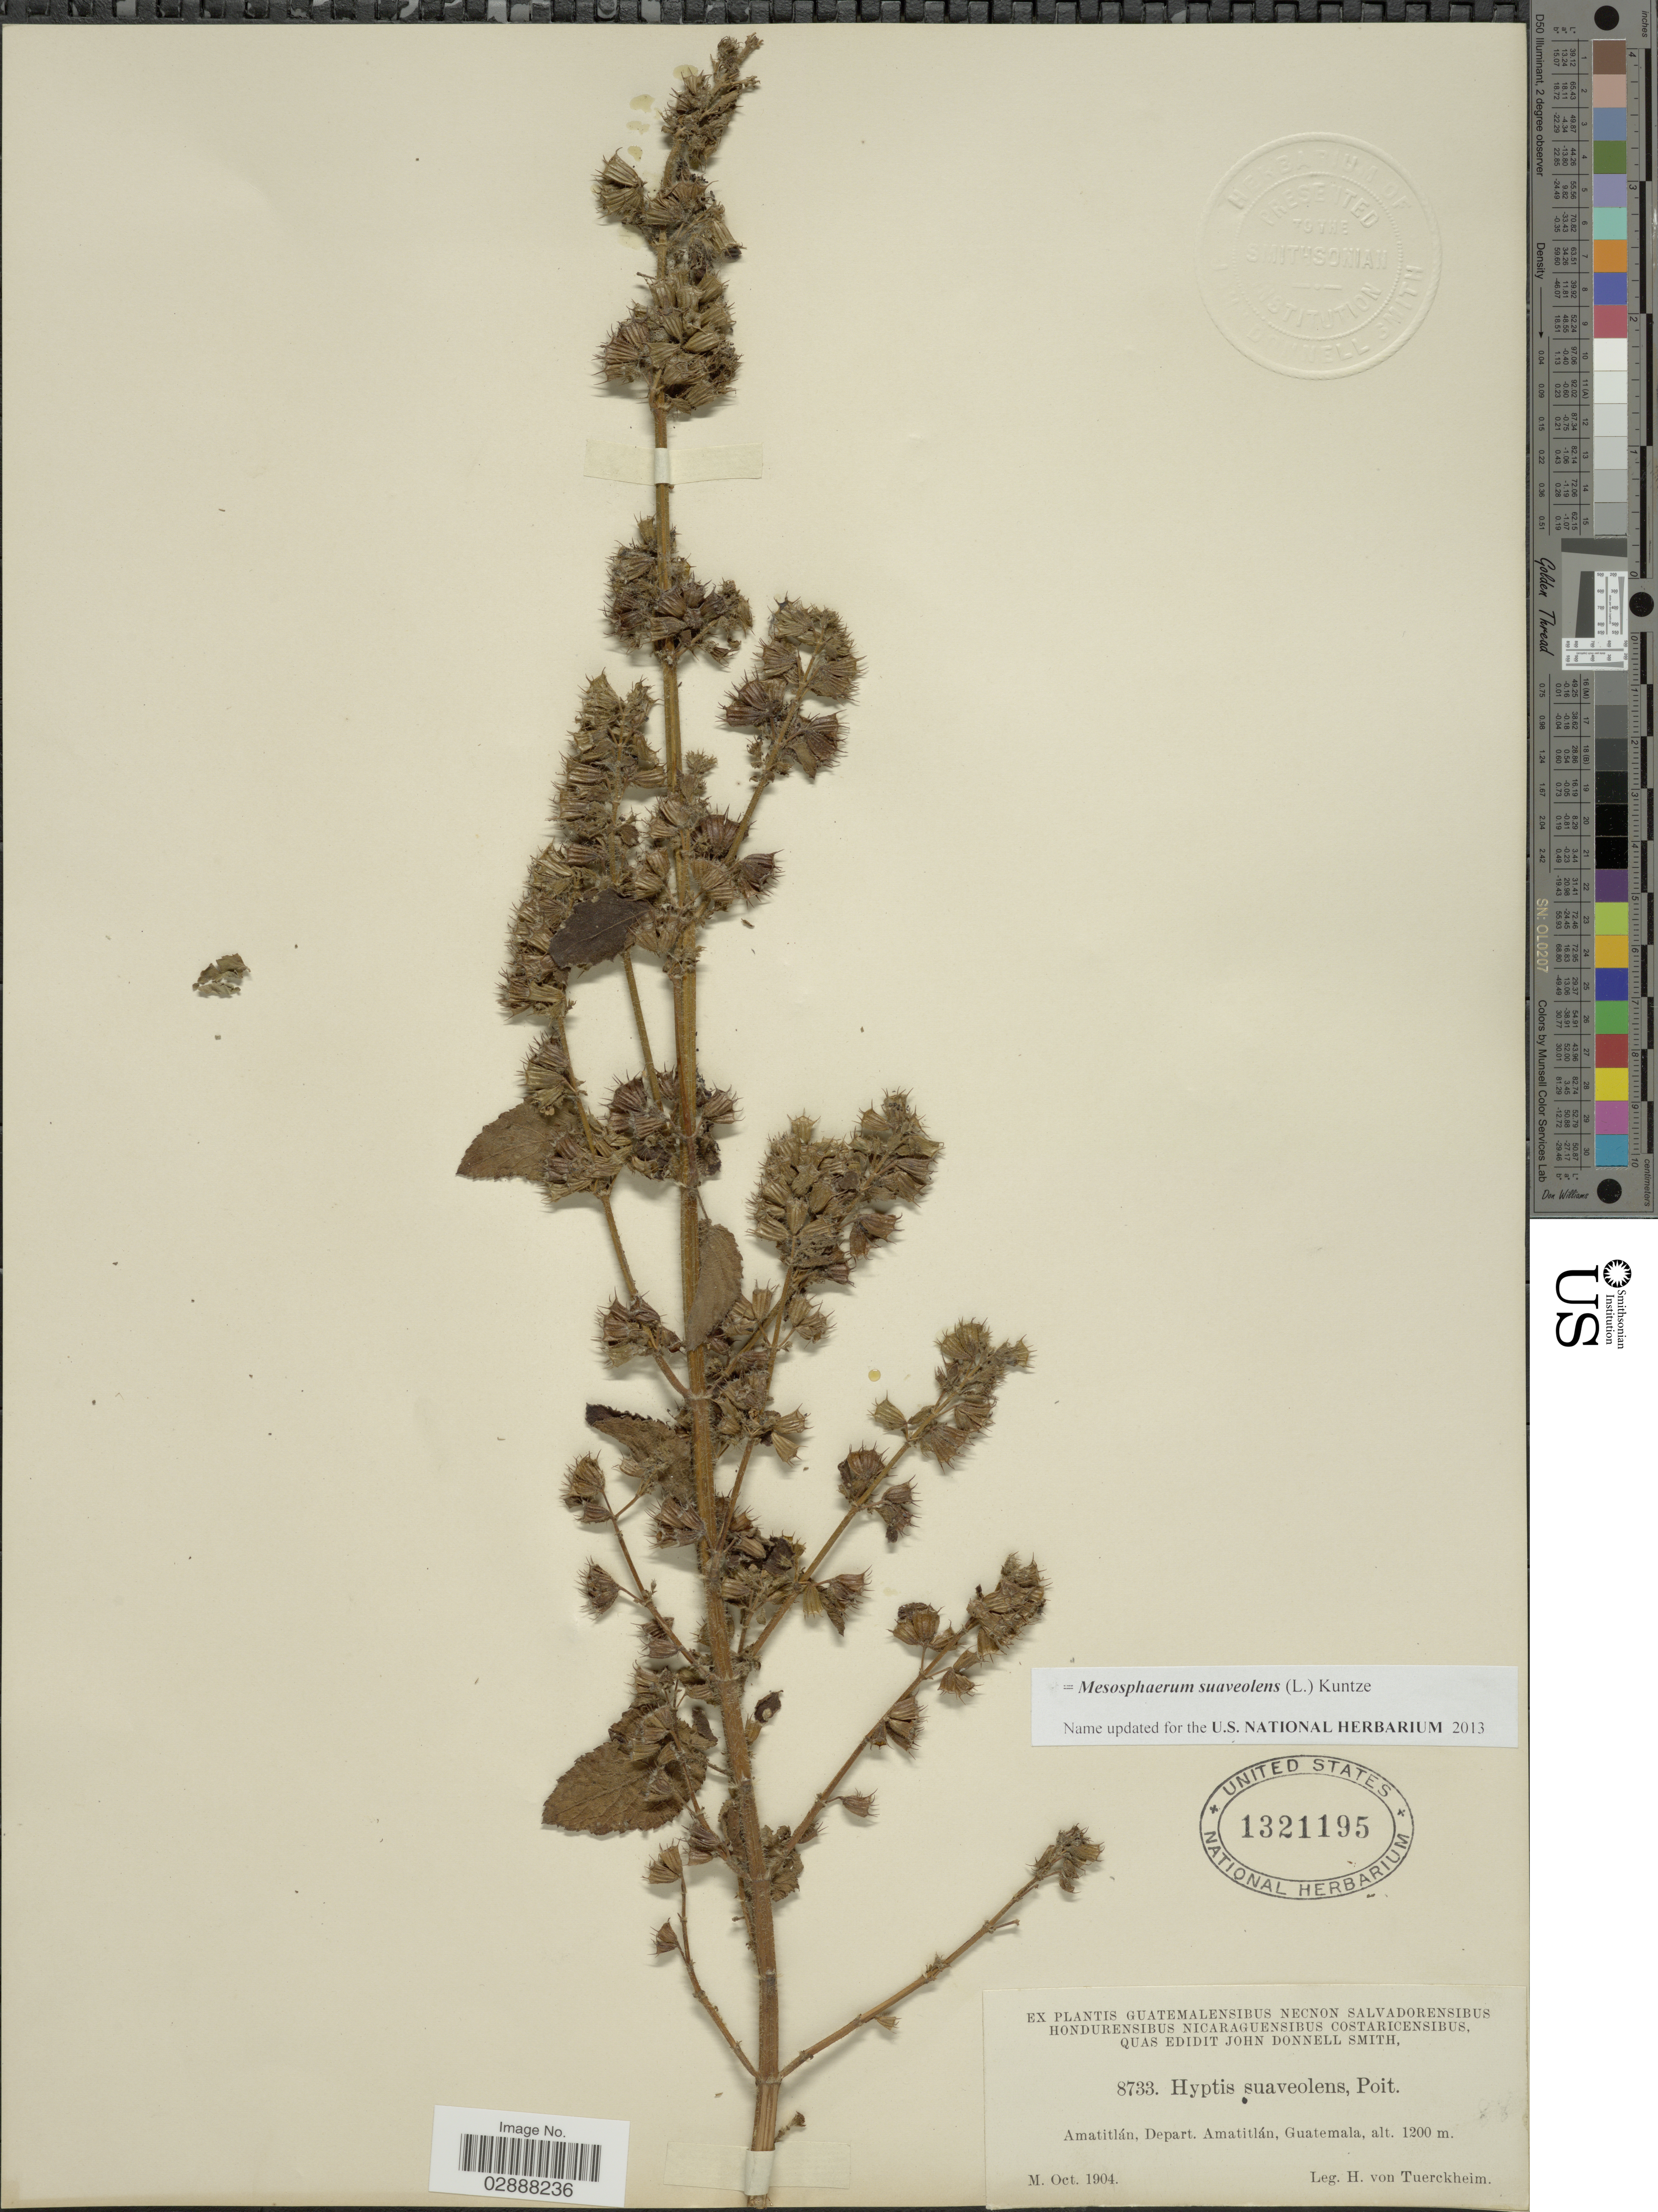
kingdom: Plantae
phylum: Tracheophyta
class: Magnoliopsida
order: Lamiales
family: Lamiaceae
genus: Mesosphaerum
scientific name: Mesosphaerum suaveolens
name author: (L.) Kuntze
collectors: H. von Türckheim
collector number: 8733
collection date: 1904-10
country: Guatemala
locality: Amatitlán, Depart. Amatitlán.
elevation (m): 1200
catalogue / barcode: US 1321195